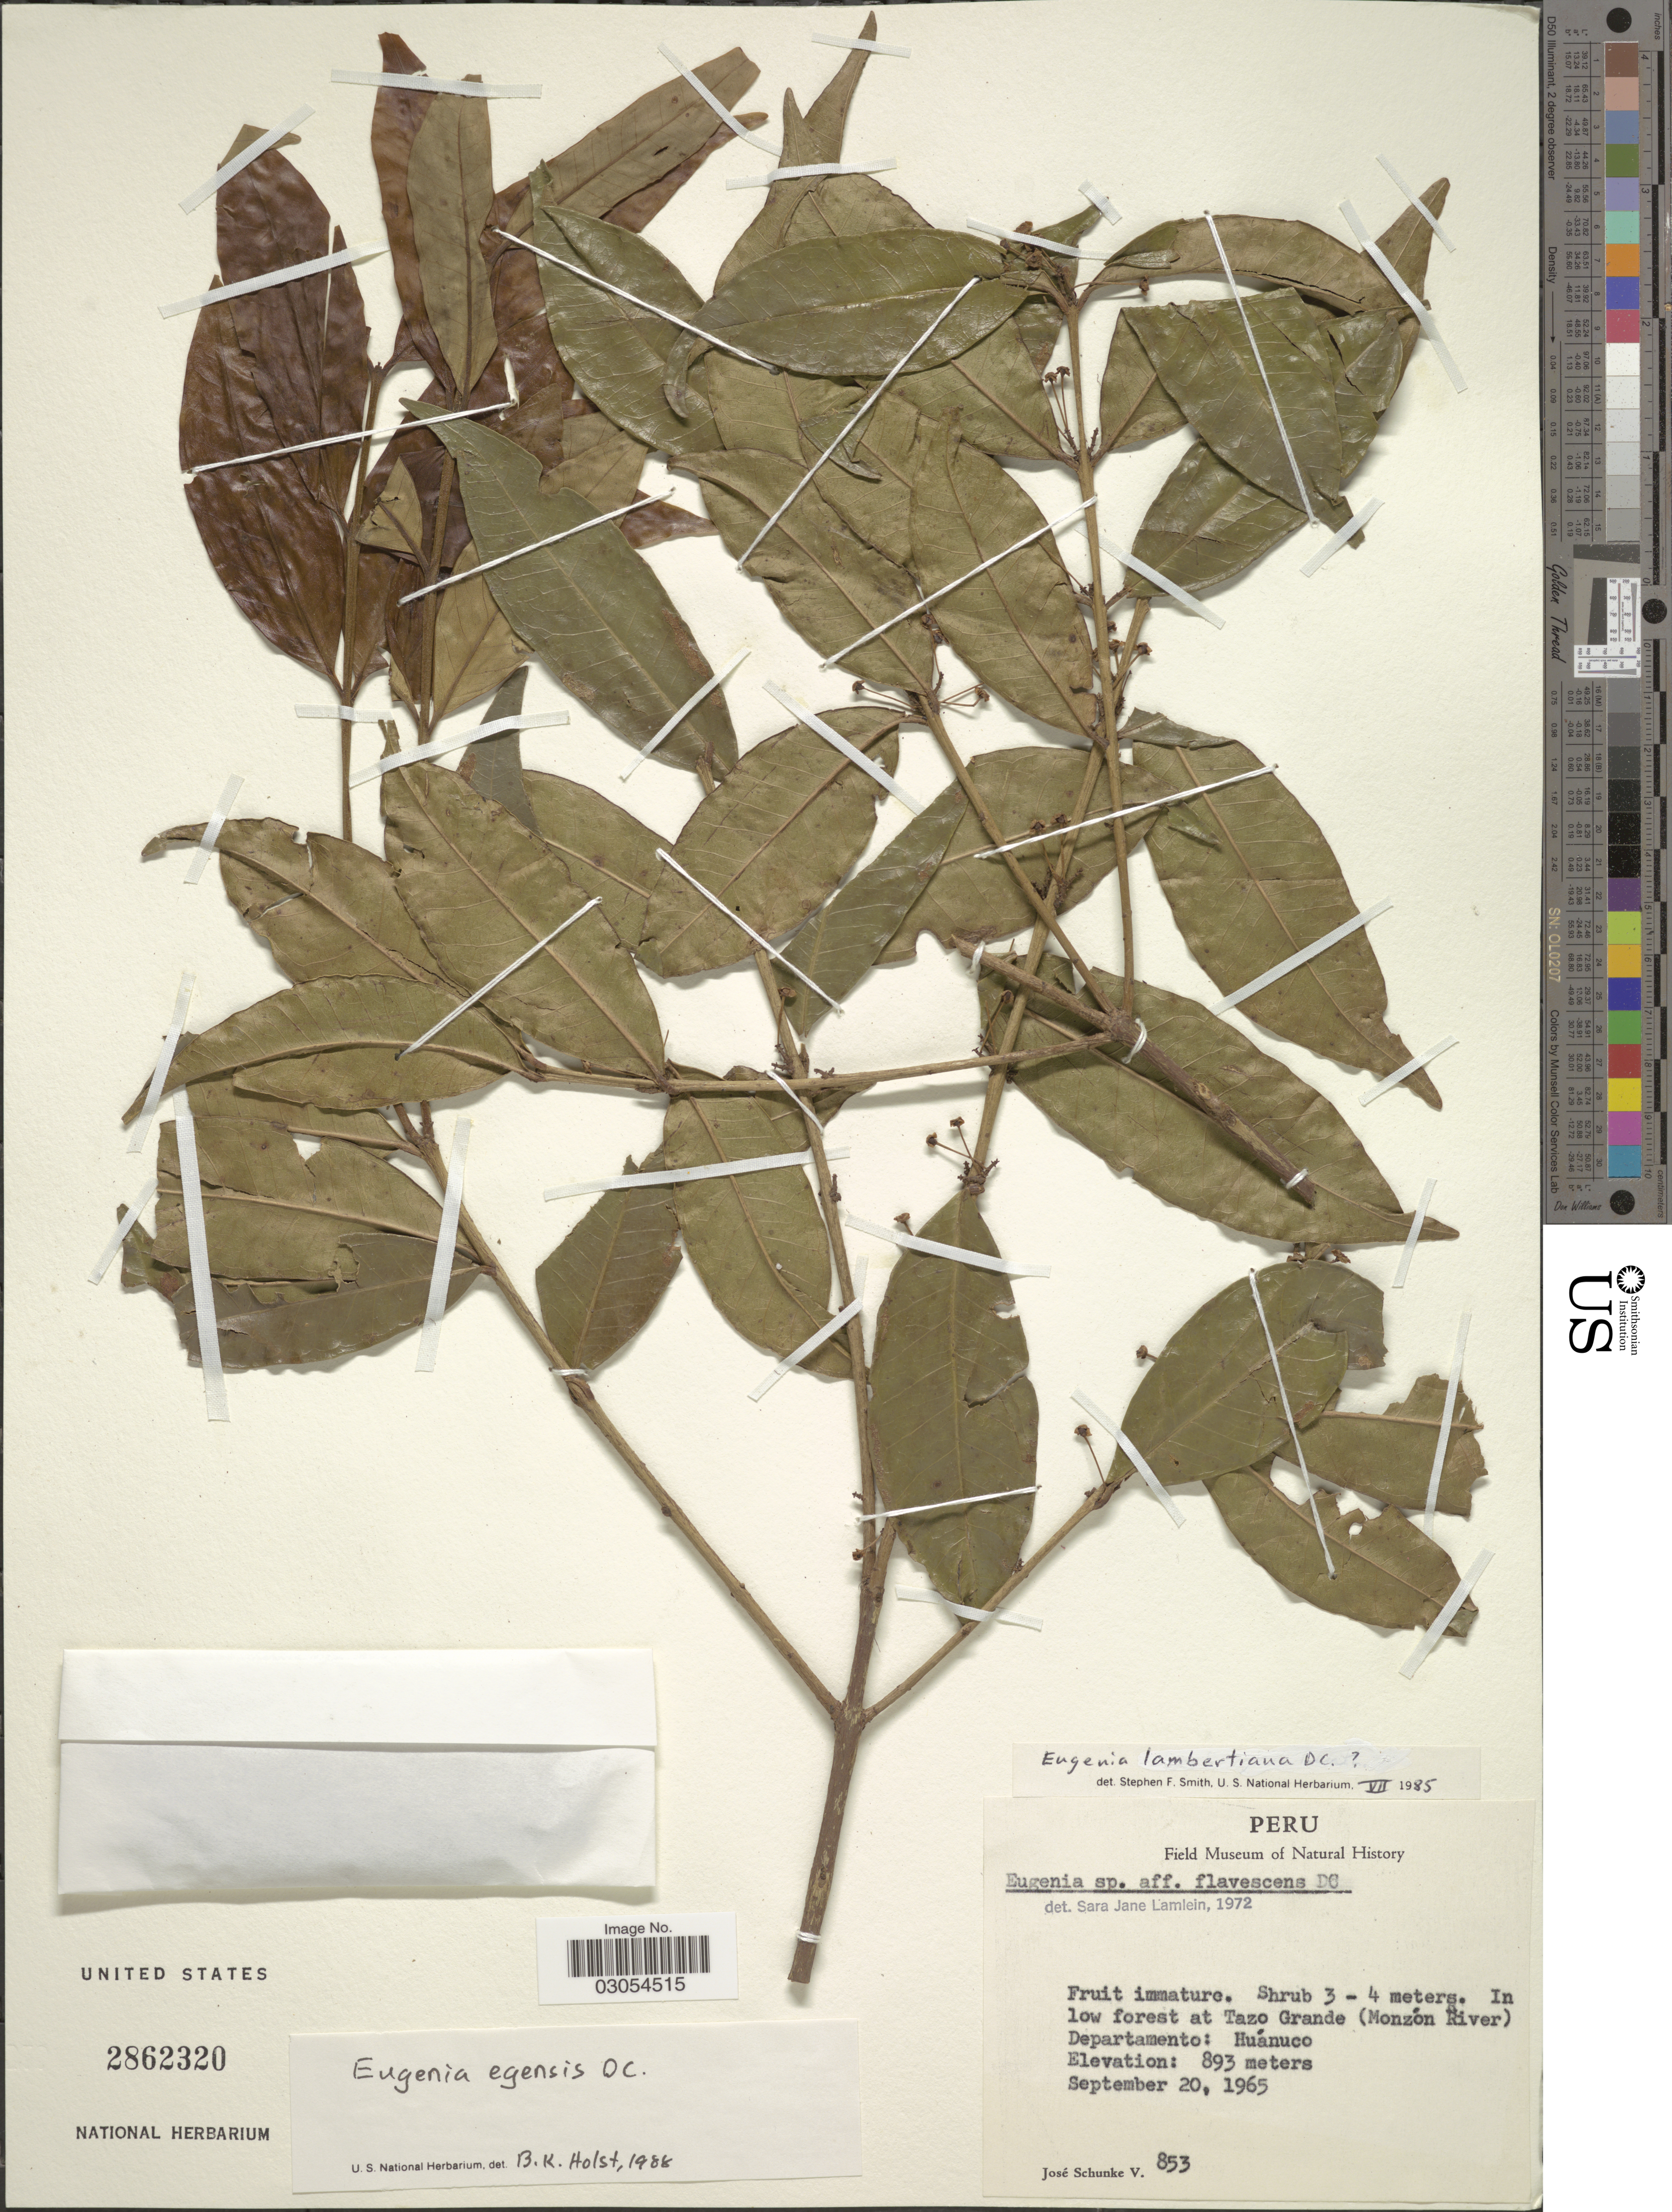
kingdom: Plantae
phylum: Tracheophyta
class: Magnoliopsida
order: Myrtales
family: Myrtaceae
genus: Eugenia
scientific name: Eugenia egensis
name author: DC.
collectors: J. Schunke Vigo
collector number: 853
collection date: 1965-09-20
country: Peru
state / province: Huánuco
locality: In low forest at Tazo Grande (Monzón River). Departamento: Huánuco.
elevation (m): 893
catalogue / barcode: US 2862320